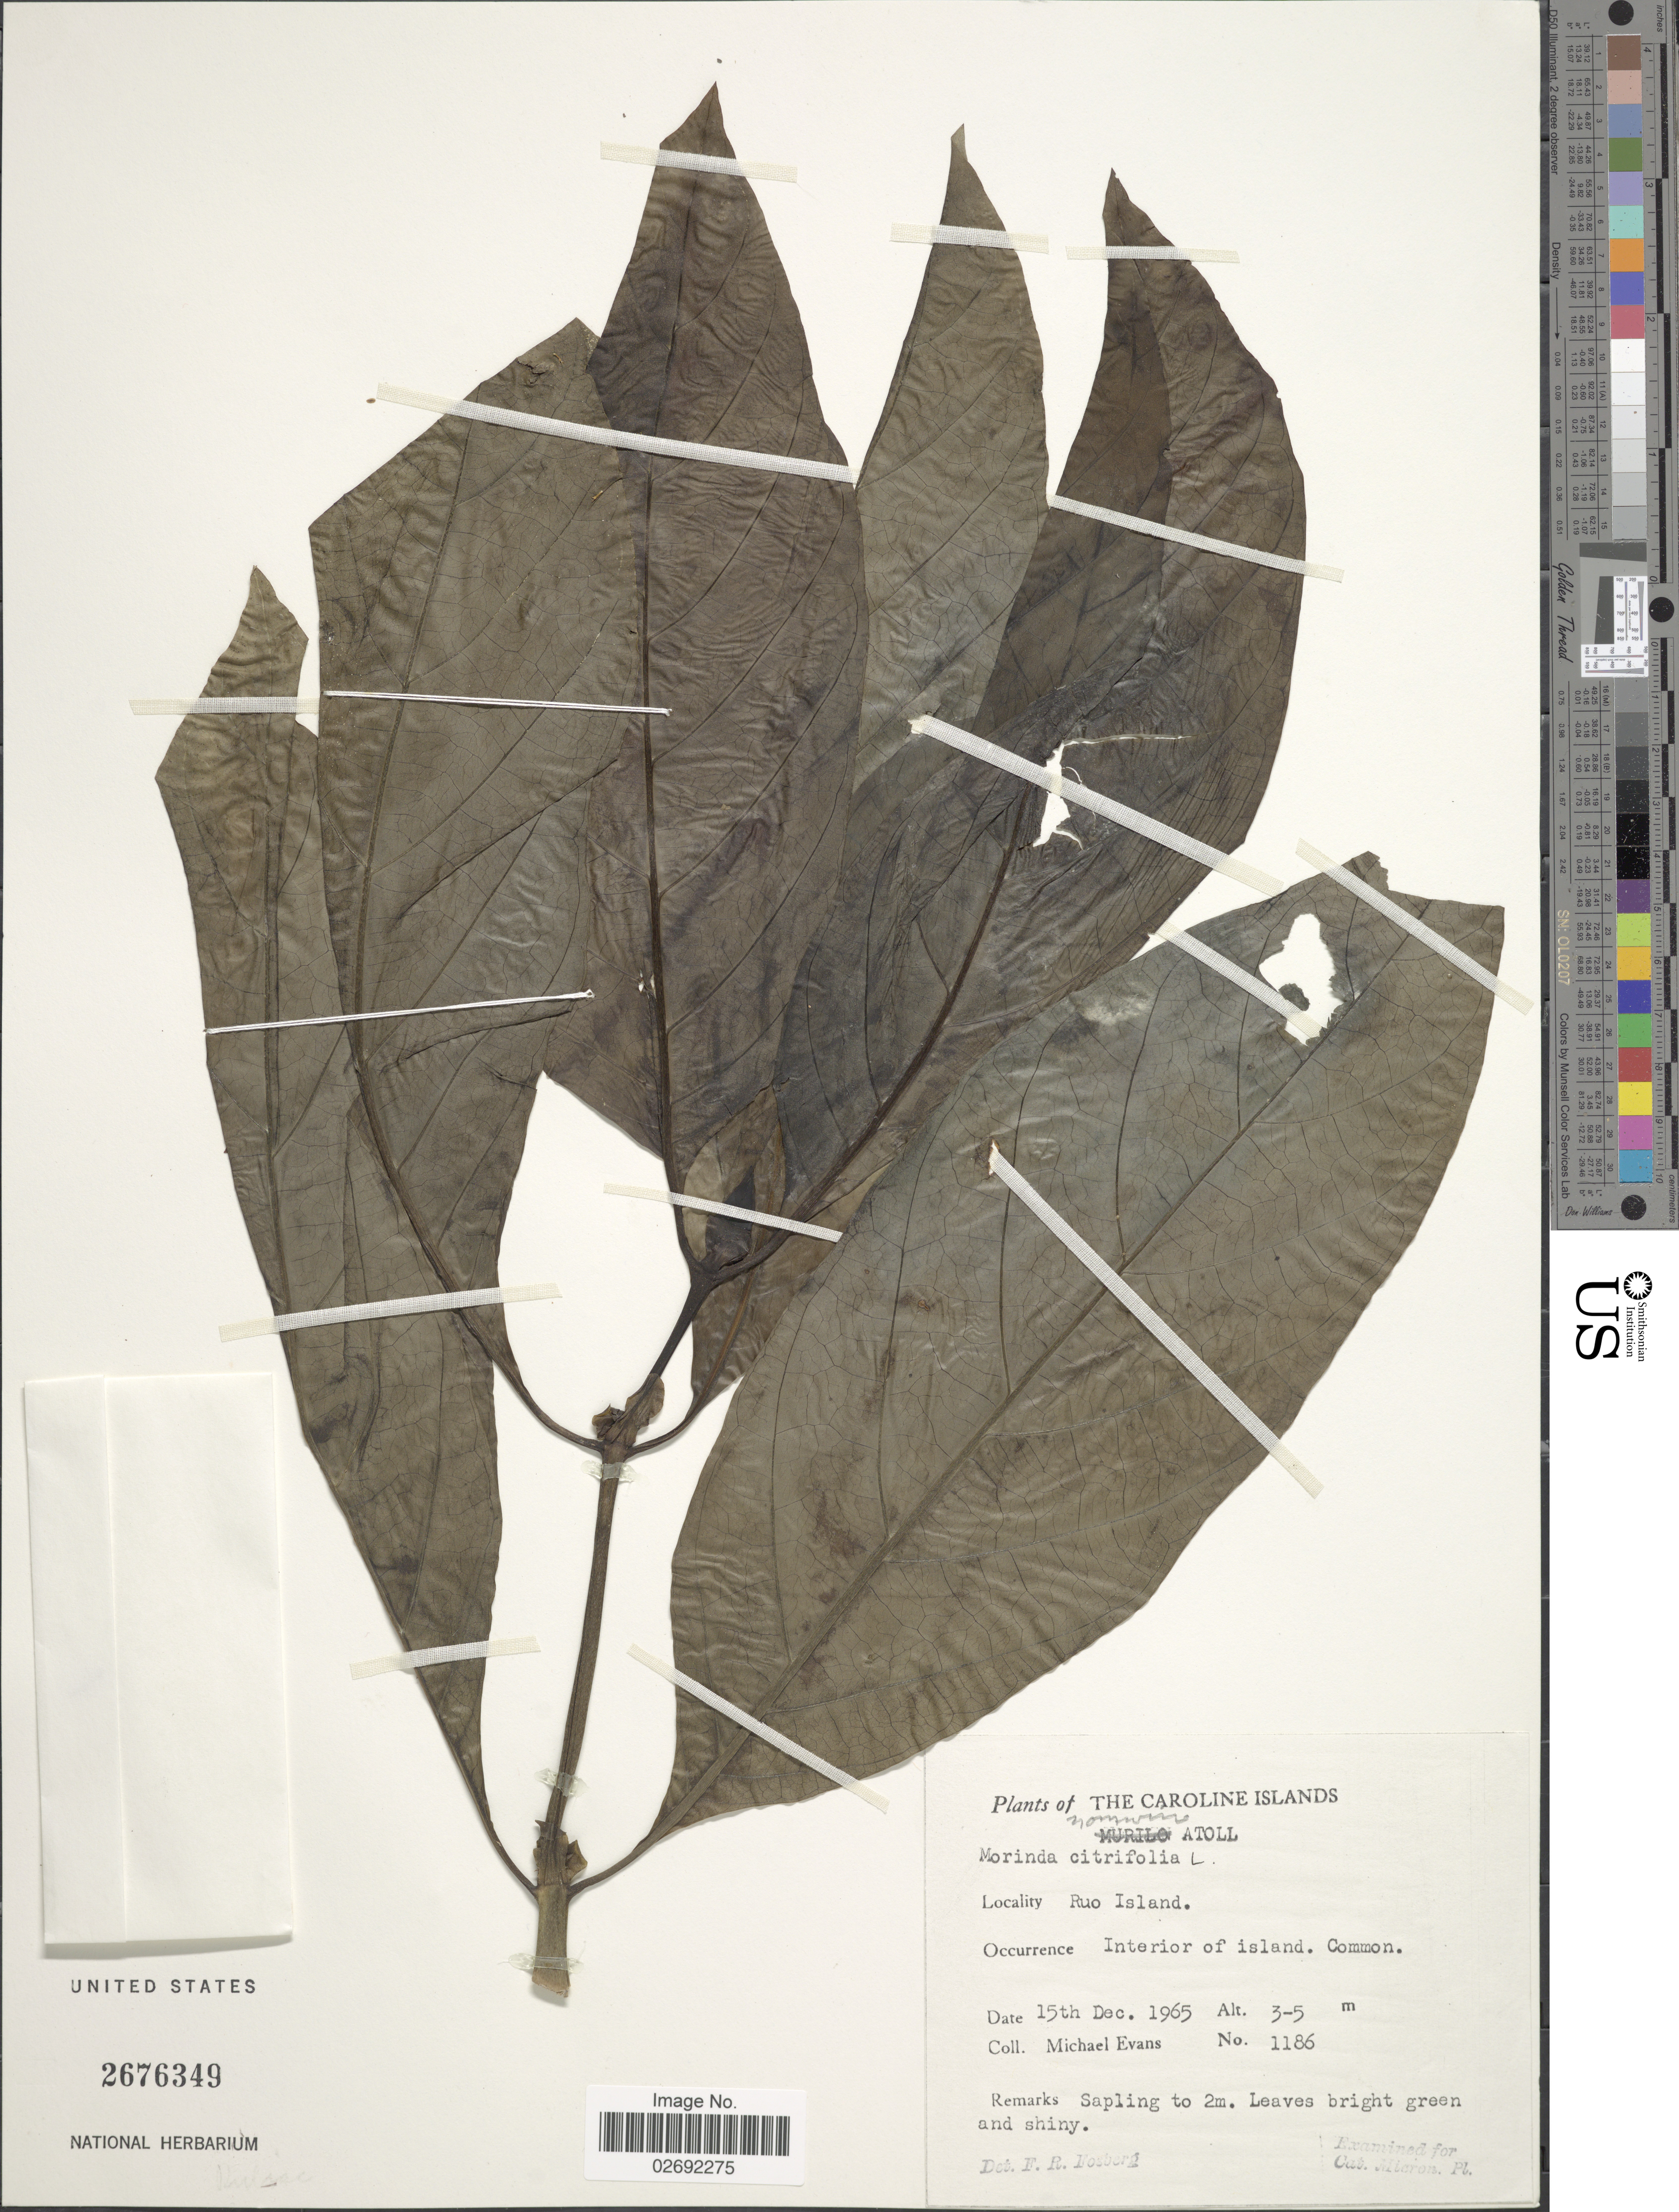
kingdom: Plantae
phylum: Tracheophyta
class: Magnoliopsida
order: Gentianales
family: Rubiaceae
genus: Morinda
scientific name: Morinda citrifolia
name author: L.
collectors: M. Evans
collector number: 1186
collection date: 1965-12-15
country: Micronesia, Federated States of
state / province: Truk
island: Nomwin Atoll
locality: Caroline Islands. Nomwin Atoll. Ruo Island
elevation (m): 3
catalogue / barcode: US 2676349